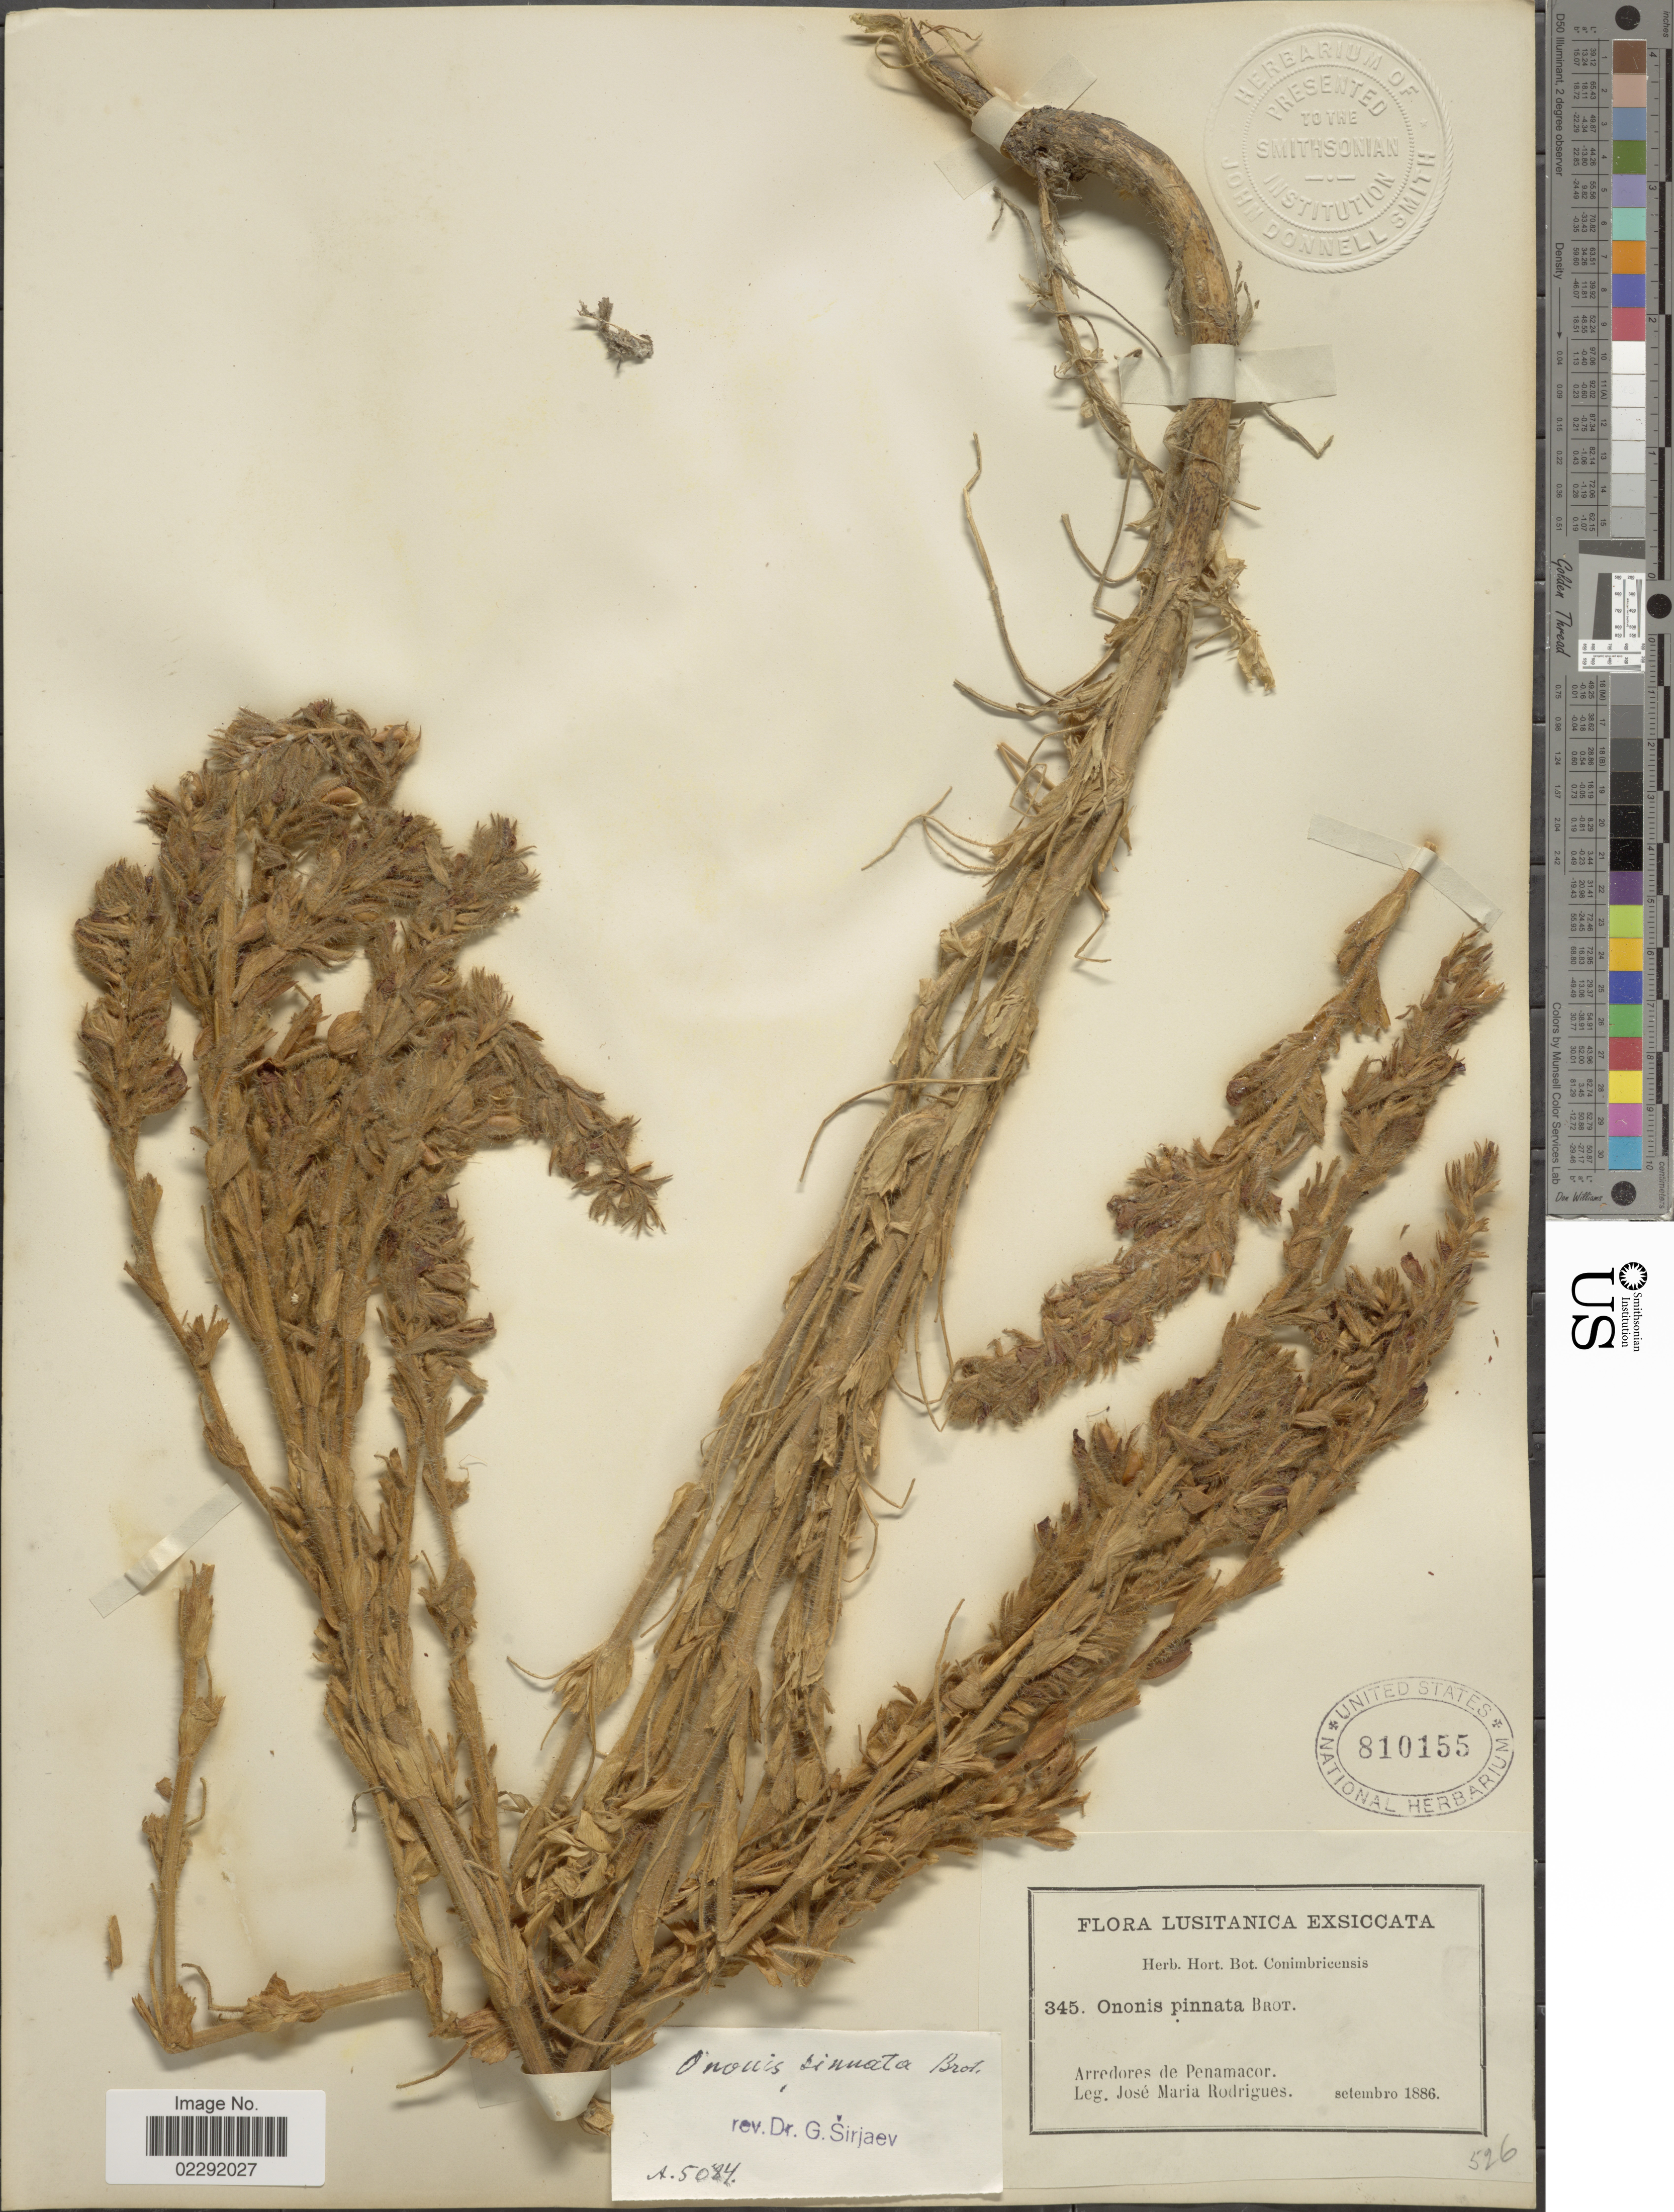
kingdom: Plantae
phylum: Tracheophyta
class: Magnoliopsida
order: Fabales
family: Fabaceae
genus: Ononis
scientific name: Ononis sinuata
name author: Brot.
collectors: J. Rodrigues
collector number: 345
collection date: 1886-09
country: Portugal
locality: Lusitanica, Arredores de Penamacor.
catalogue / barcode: US 810155